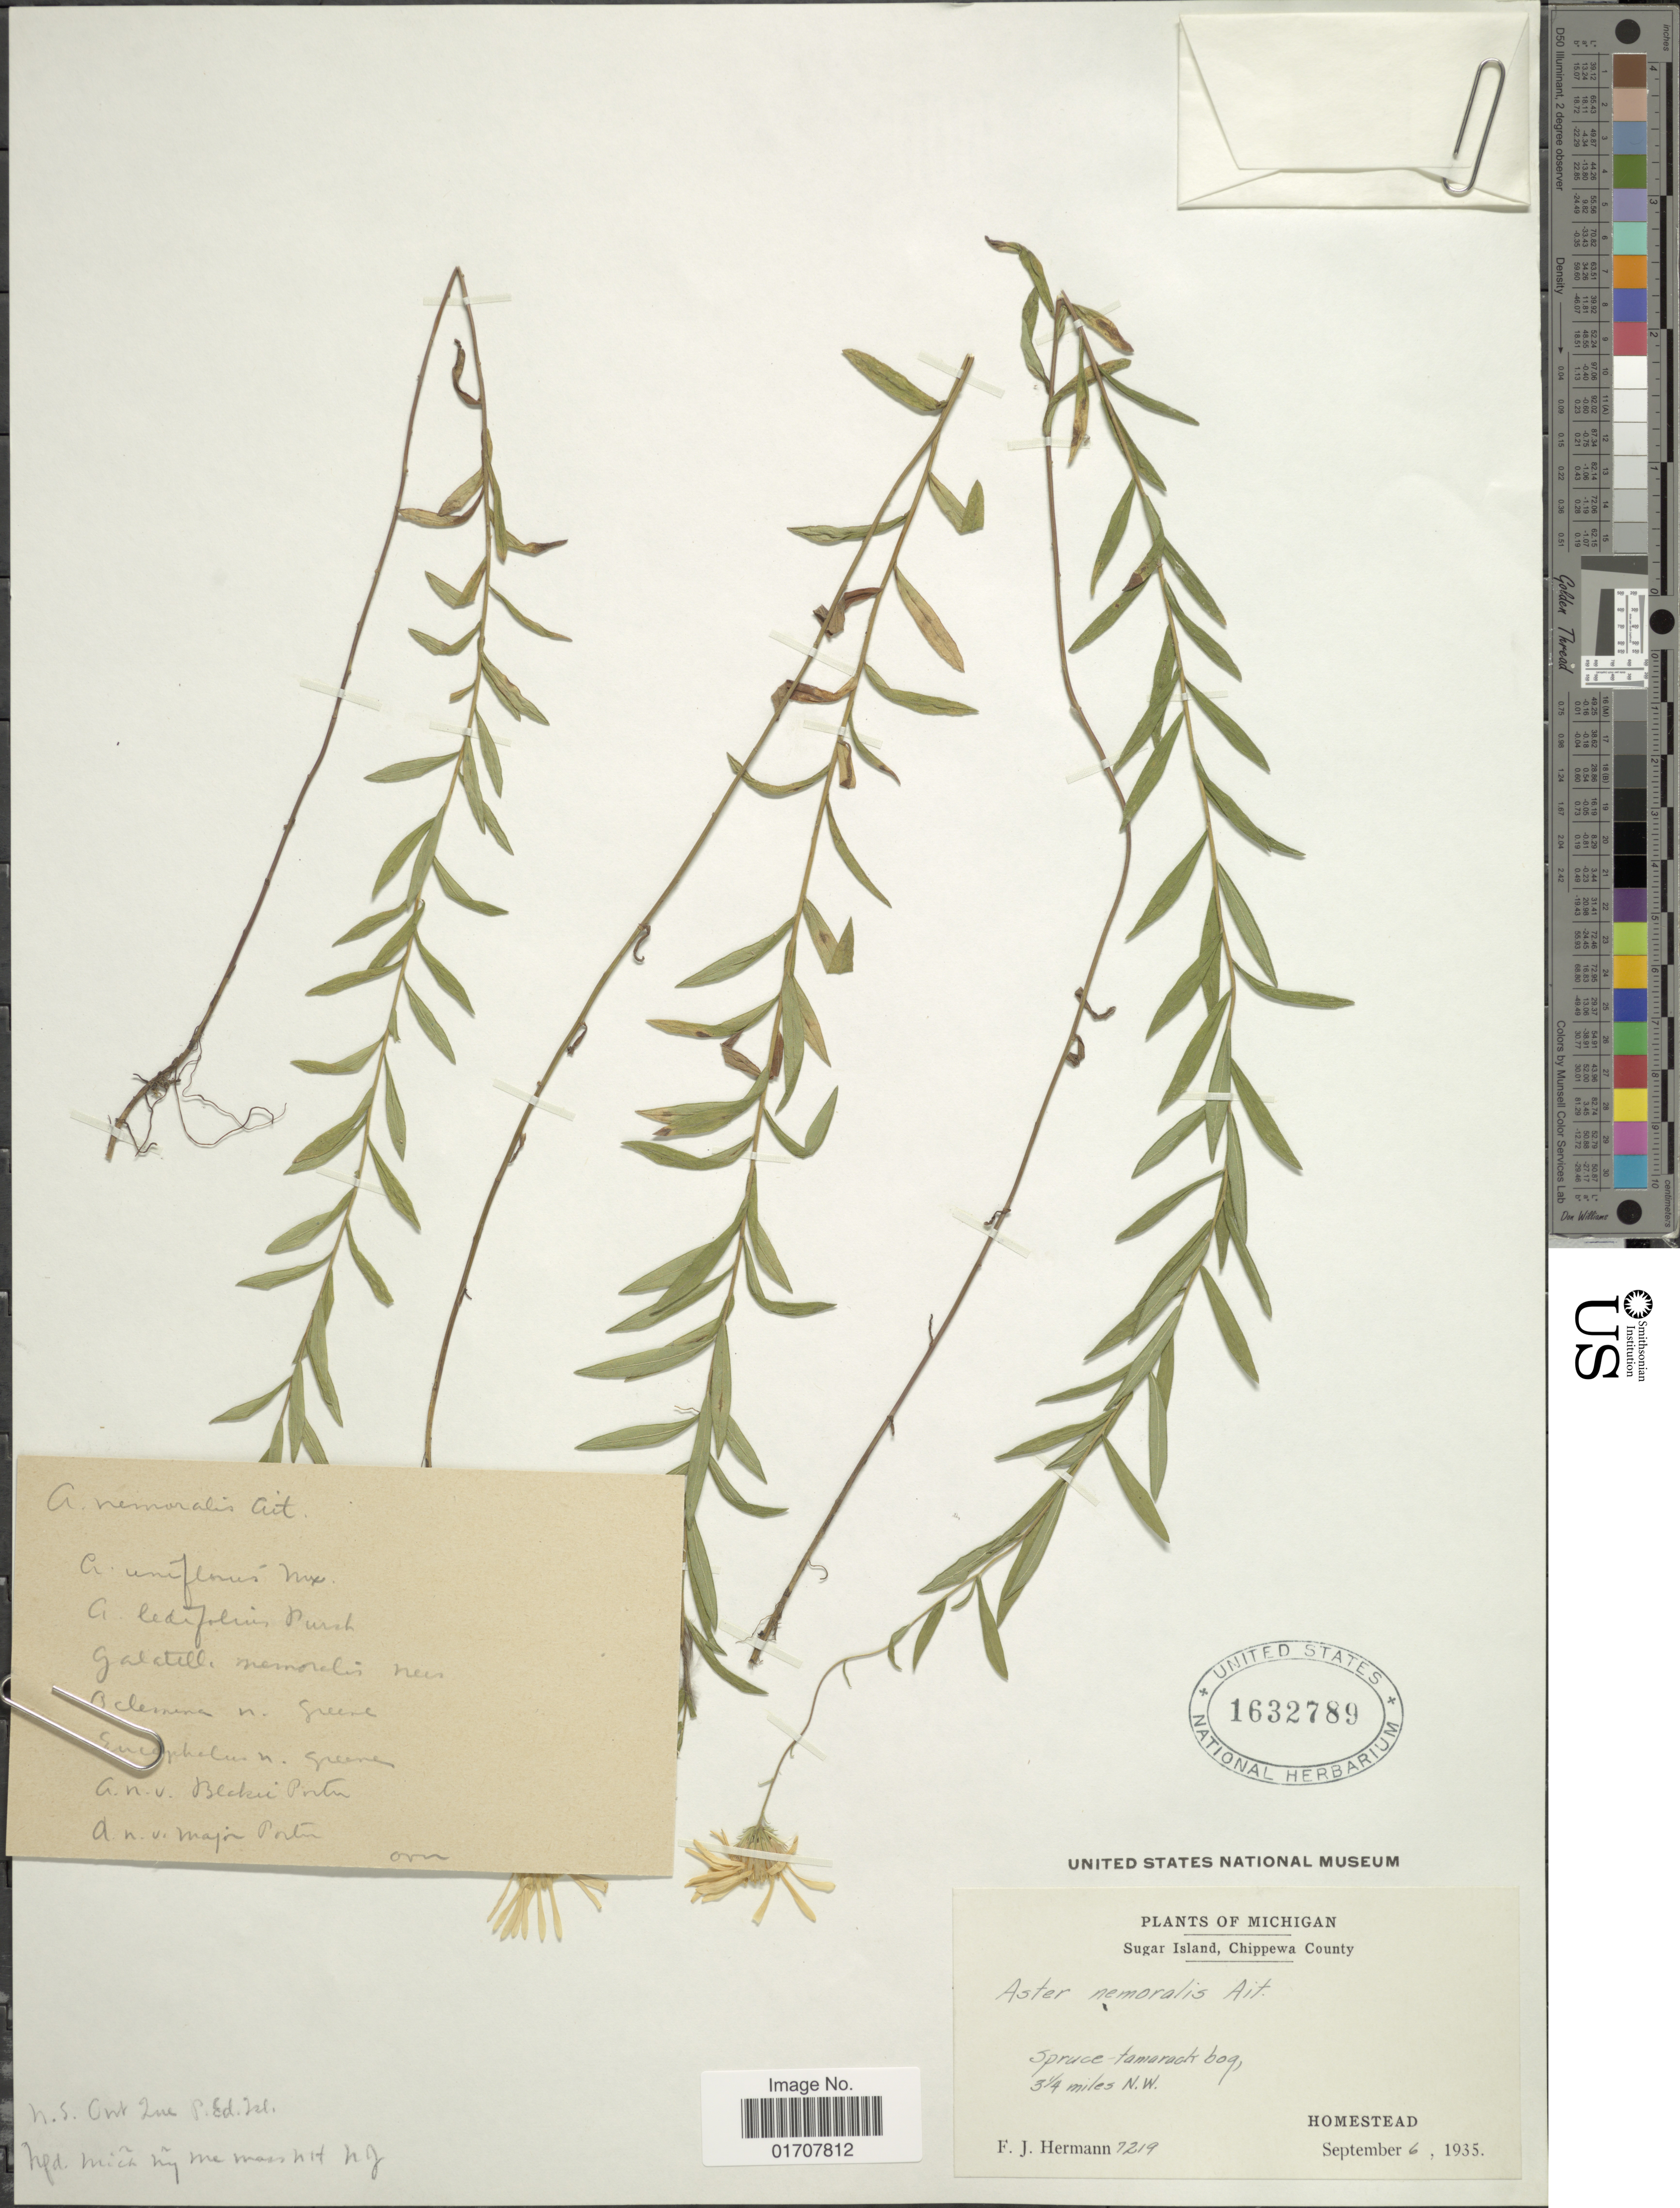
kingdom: Plantae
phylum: Tracheophyta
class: Magnoliopsida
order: Asterales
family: Asteraceae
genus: Oclemena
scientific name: Oclemena nemoralis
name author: (Aiton) Greene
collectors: F. J. Hermann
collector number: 7219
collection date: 1935-07-06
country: United States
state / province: Michigan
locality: Sugar Island, Chippewa County, Homestead, 3¼ miles N.W.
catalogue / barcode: US 1632789